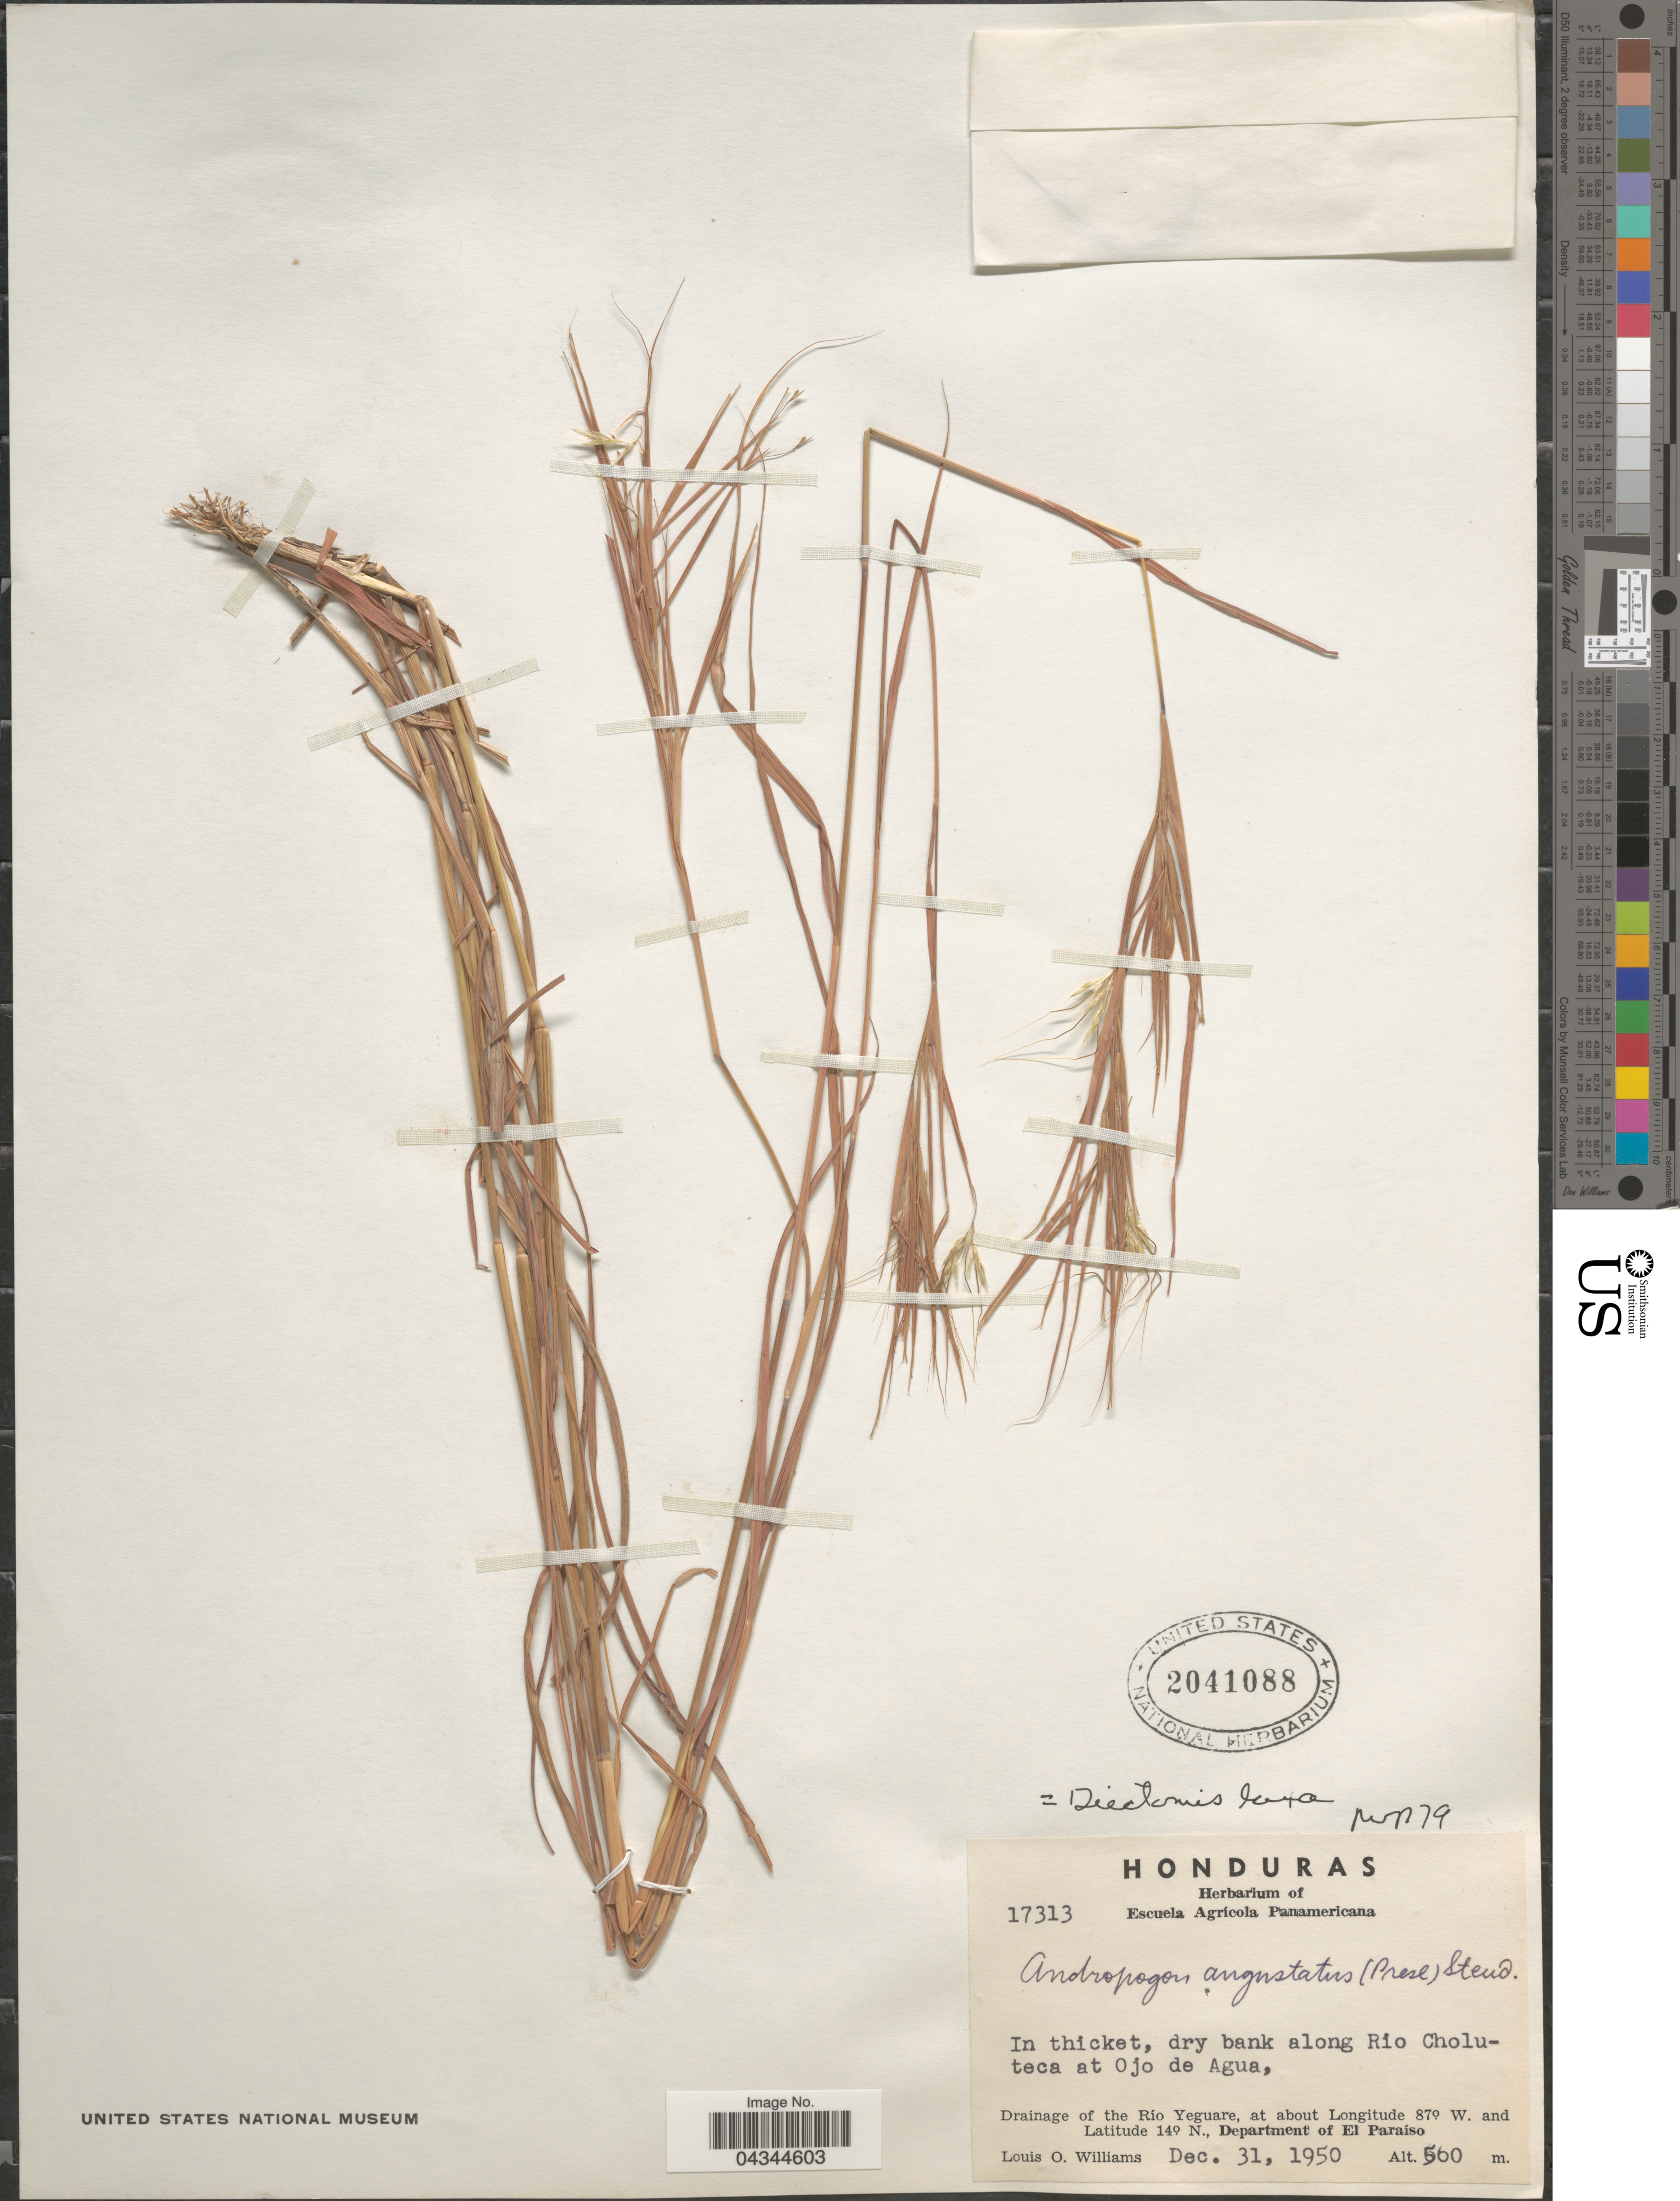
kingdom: Plantae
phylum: Tracheophyta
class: Liliopsida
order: Poales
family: Poaceae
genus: Andropogon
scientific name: Andropogon angustatus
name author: (J. Presl) Steud.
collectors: L. O. Williams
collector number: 17313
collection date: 1950-12-31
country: Honduras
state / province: El Paraiso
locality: In thicket, dry bank along Rio Choluteca at Ojo de Agua, Drainage of the Río Yeguare, Department of El Paraíso.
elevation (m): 560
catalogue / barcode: US 2041088